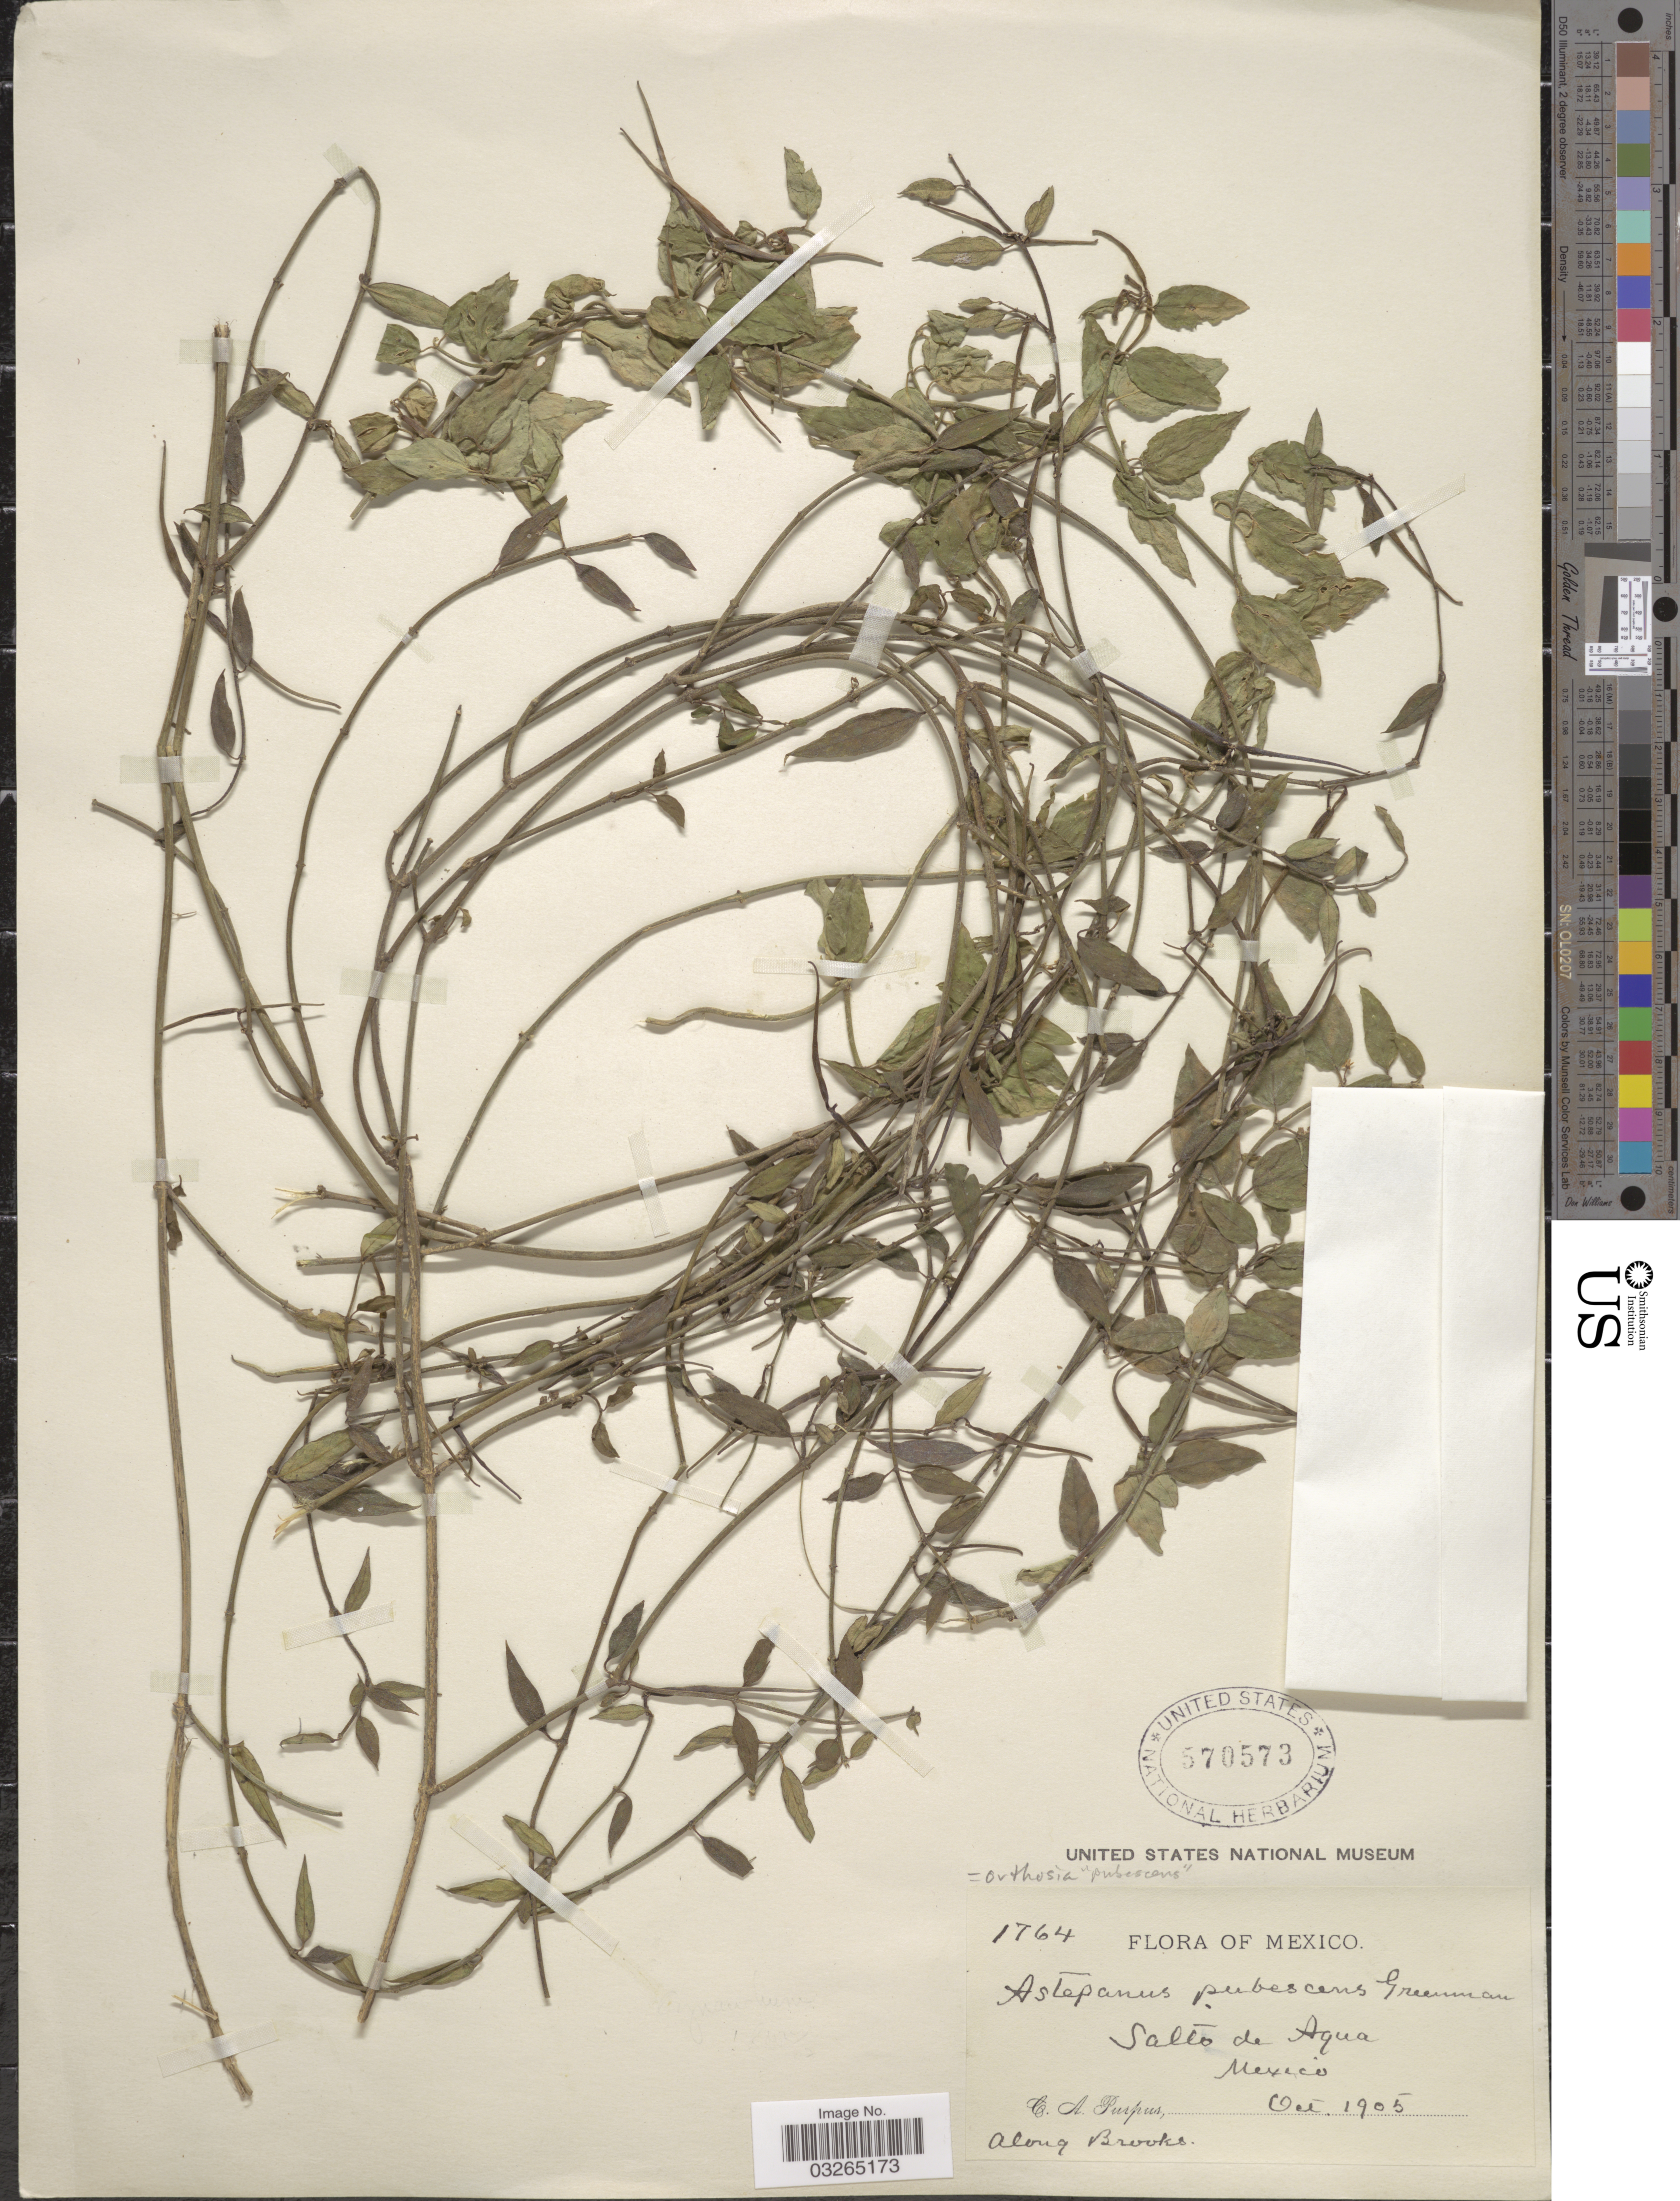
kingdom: Plantae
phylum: Tracheophyta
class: Magnoliopsida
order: Gentianales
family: Apocynaceae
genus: Vincetoxicum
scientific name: Vincetoxicum pubescens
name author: (Bunge) Kuntze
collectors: C. A. Purpus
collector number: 1764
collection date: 1905-10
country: Mexico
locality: Salto de Agua, along Brooks.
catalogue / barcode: US 570573